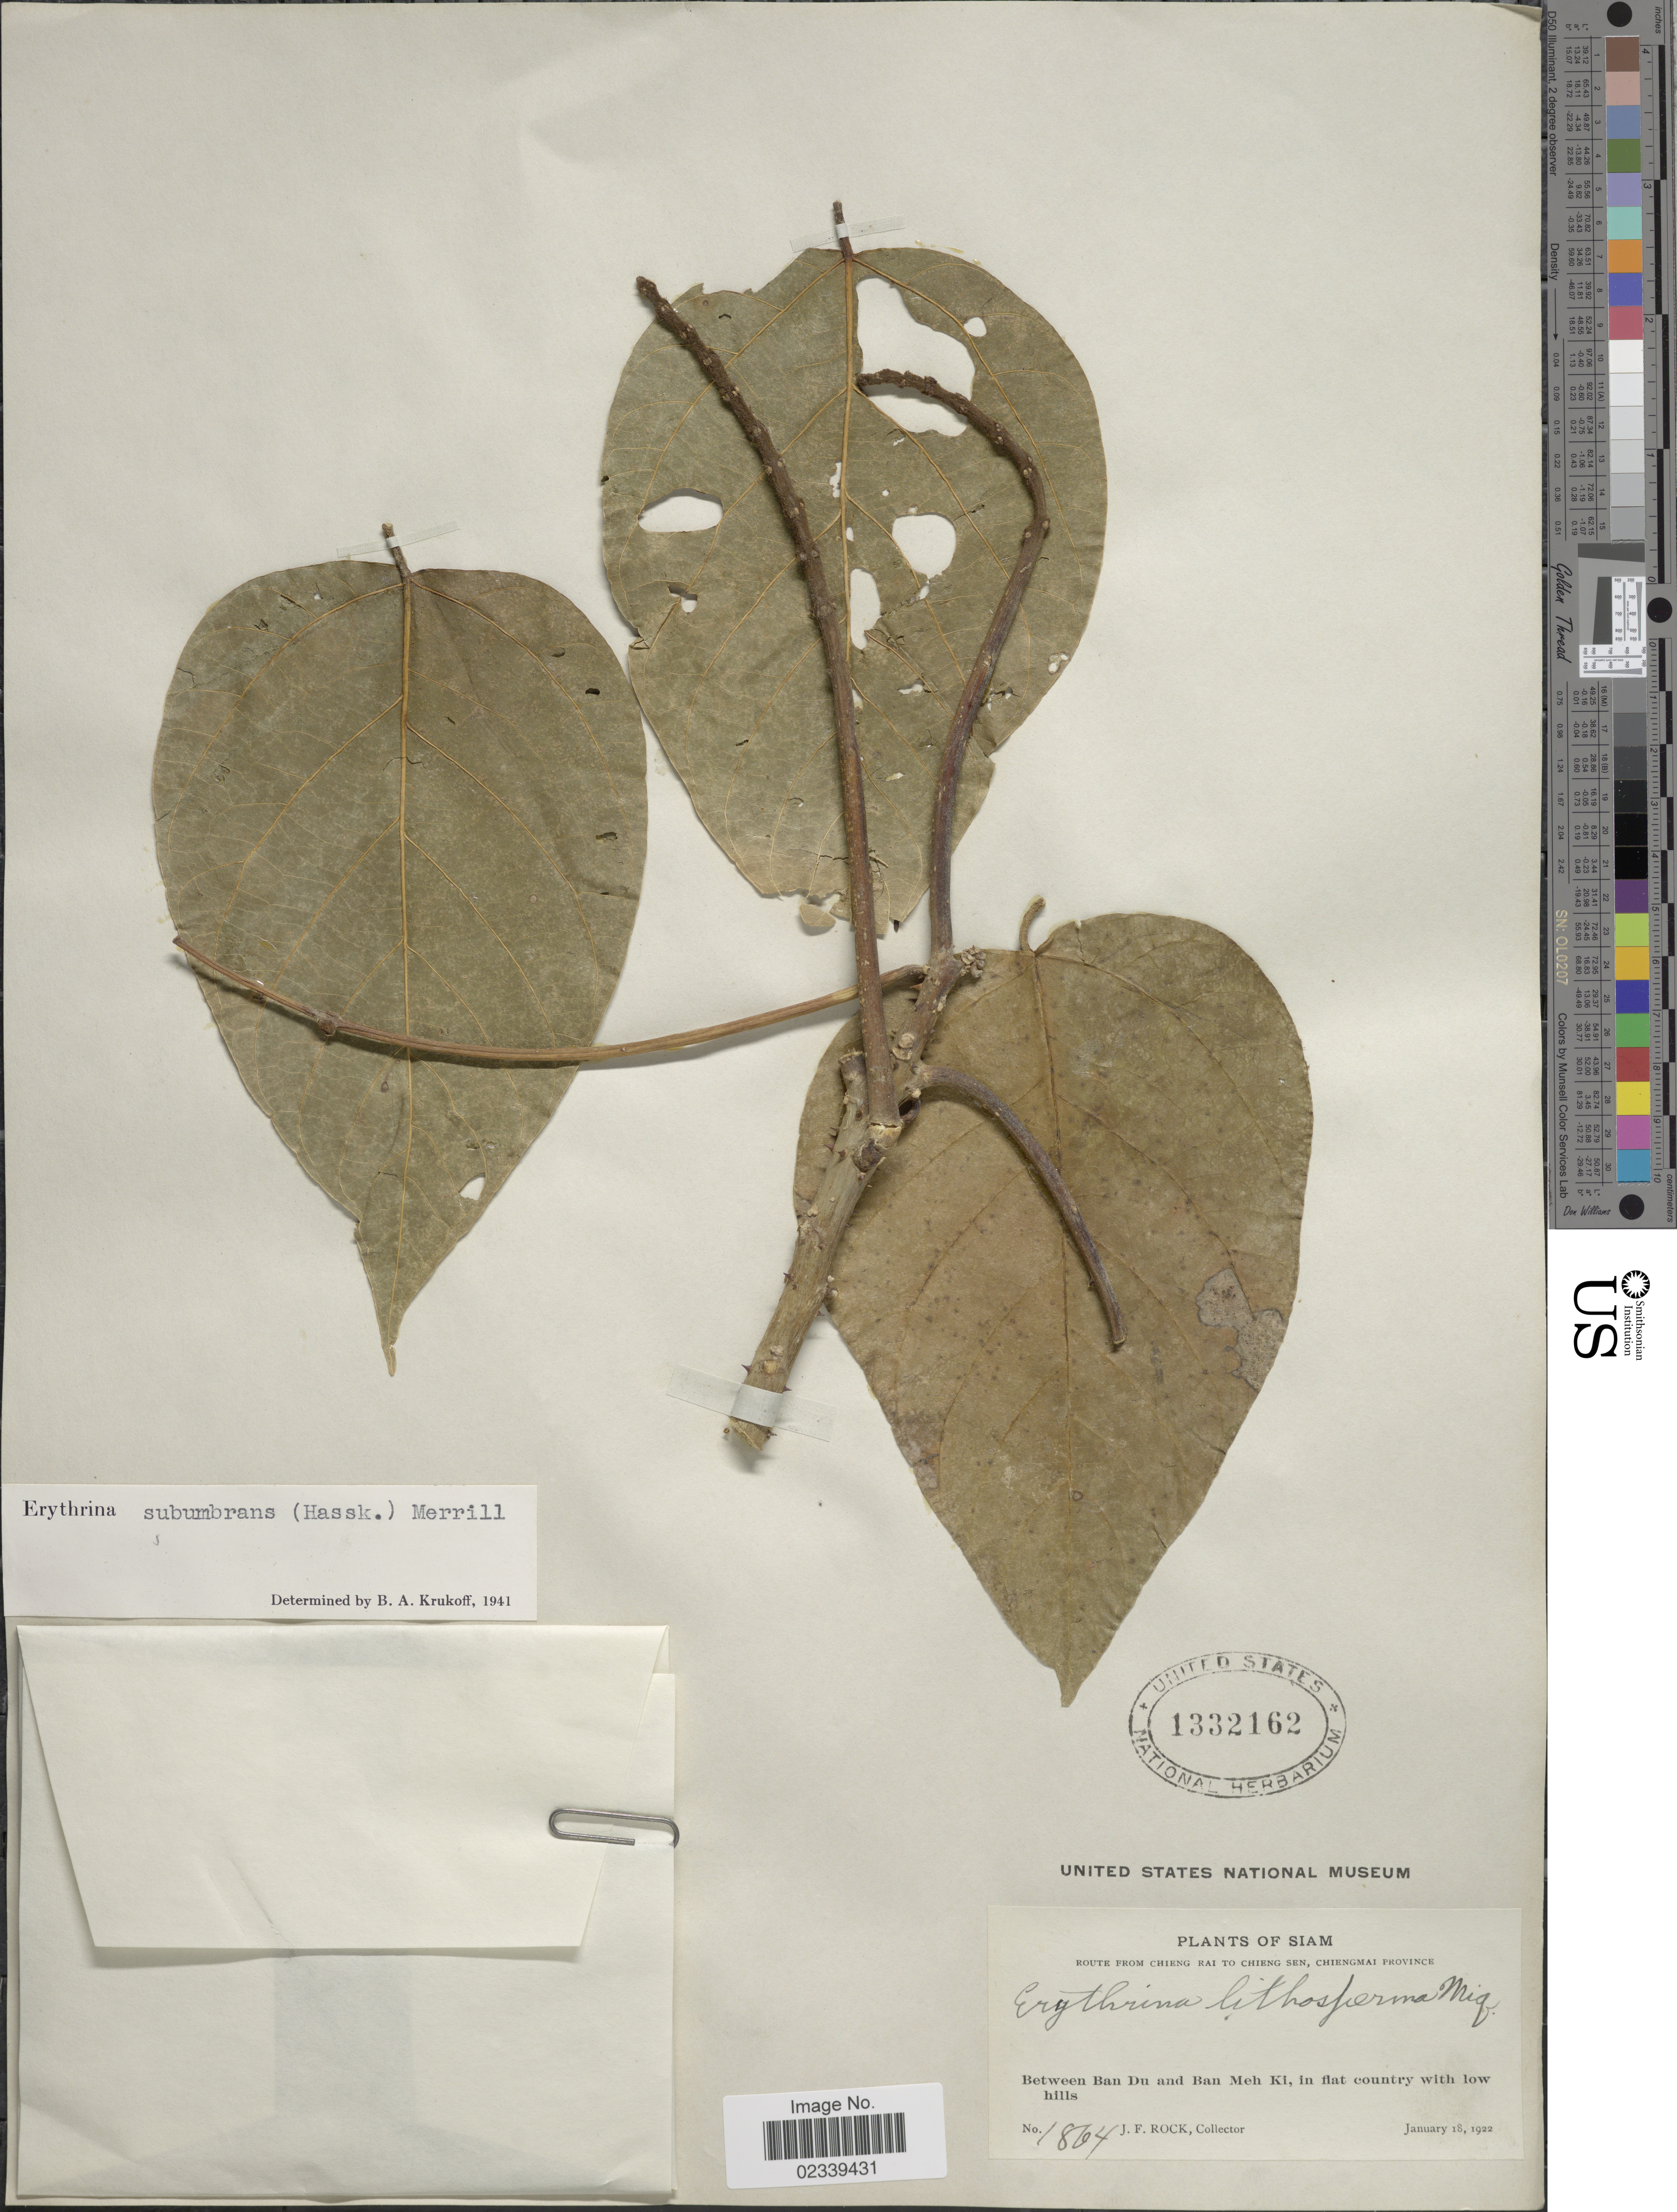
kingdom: Plantae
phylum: Tracheophyta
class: Magnoliopsida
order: Fabales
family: Fabaceae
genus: Erythrina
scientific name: Erythrina subumbrans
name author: (Hassk.) Merr.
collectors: J. Rock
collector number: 1864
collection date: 1922-01-18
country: Thailand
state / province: Chiang Mai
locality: Route from Chieng Rai to Chieng Sen, Chiengmai Province, between Ban Du and Ban Meh Ki, in flat country with low hills, Siam.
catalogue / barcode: US 1332162